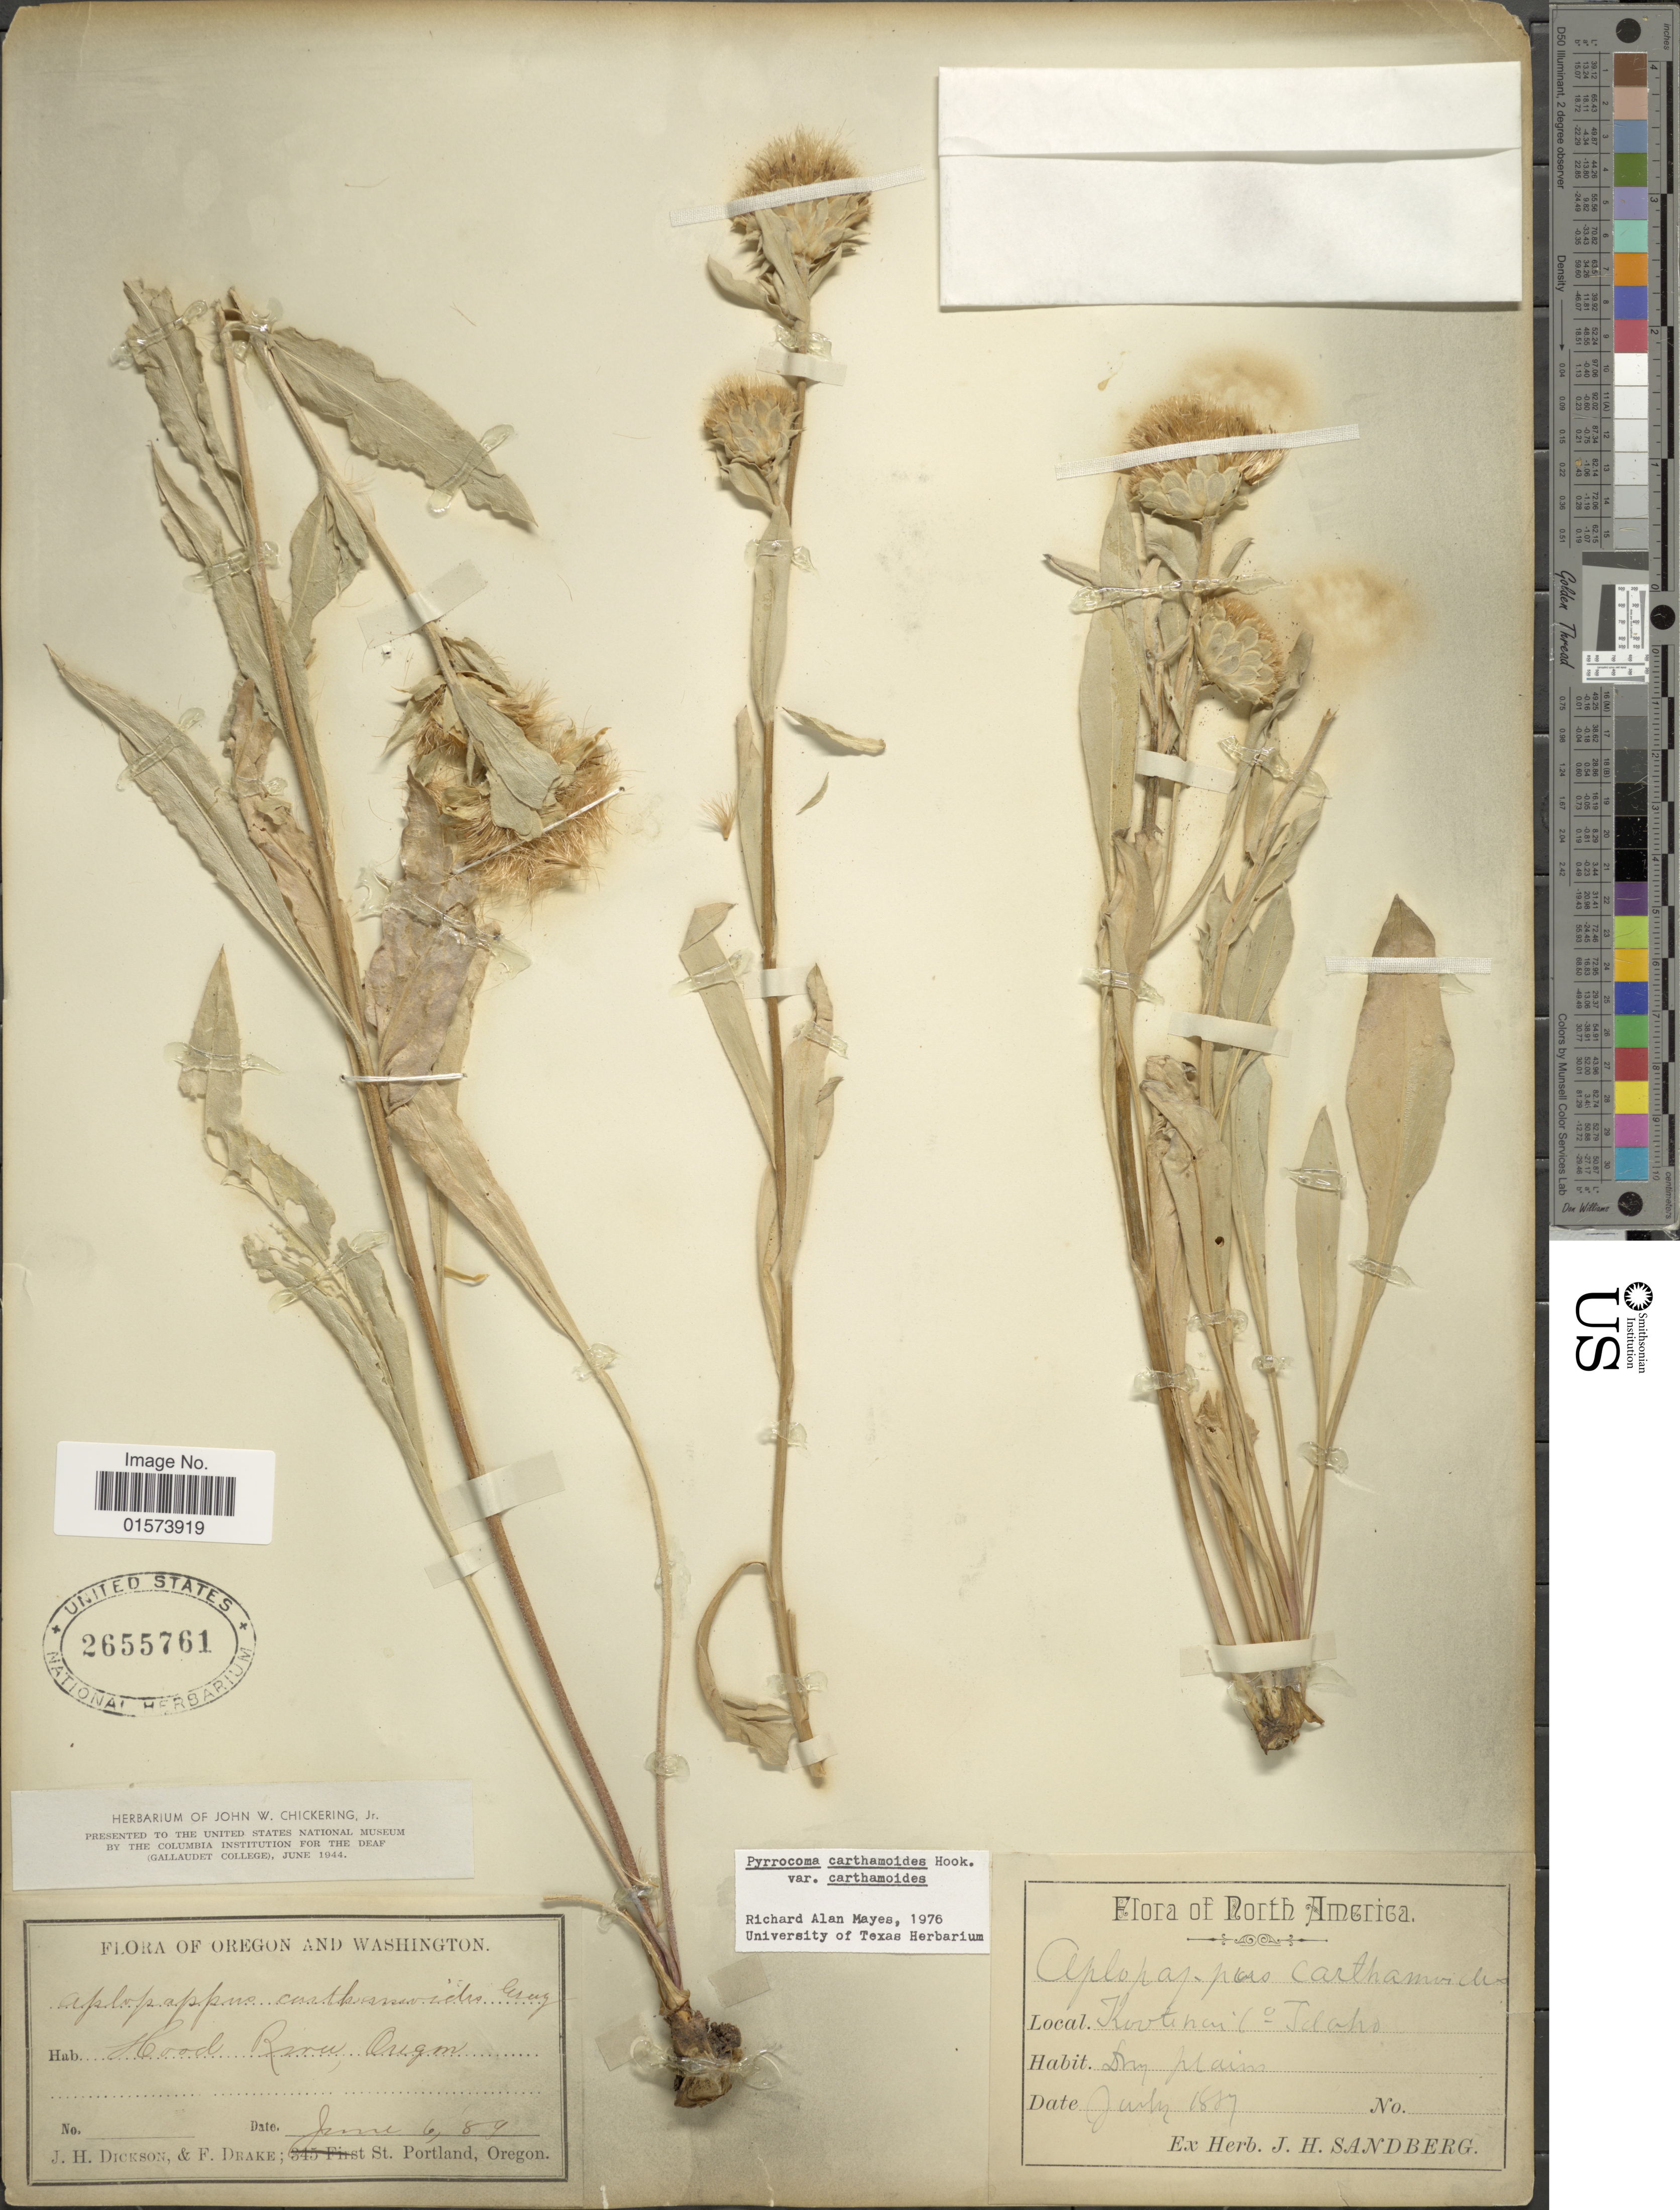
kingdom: Plantae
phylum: Tracheophyta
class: Magnoliopsida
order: Asterales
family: Asteraceae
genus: Pyrrocoma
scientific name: Pyrrocoma carthamoides var. carthamoides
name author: Hook.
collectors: ex. herb. J. H. Sandberg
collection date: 1887-07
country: United States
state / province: Idaho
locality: Kootenai Co.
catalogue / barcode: US 2655761-2